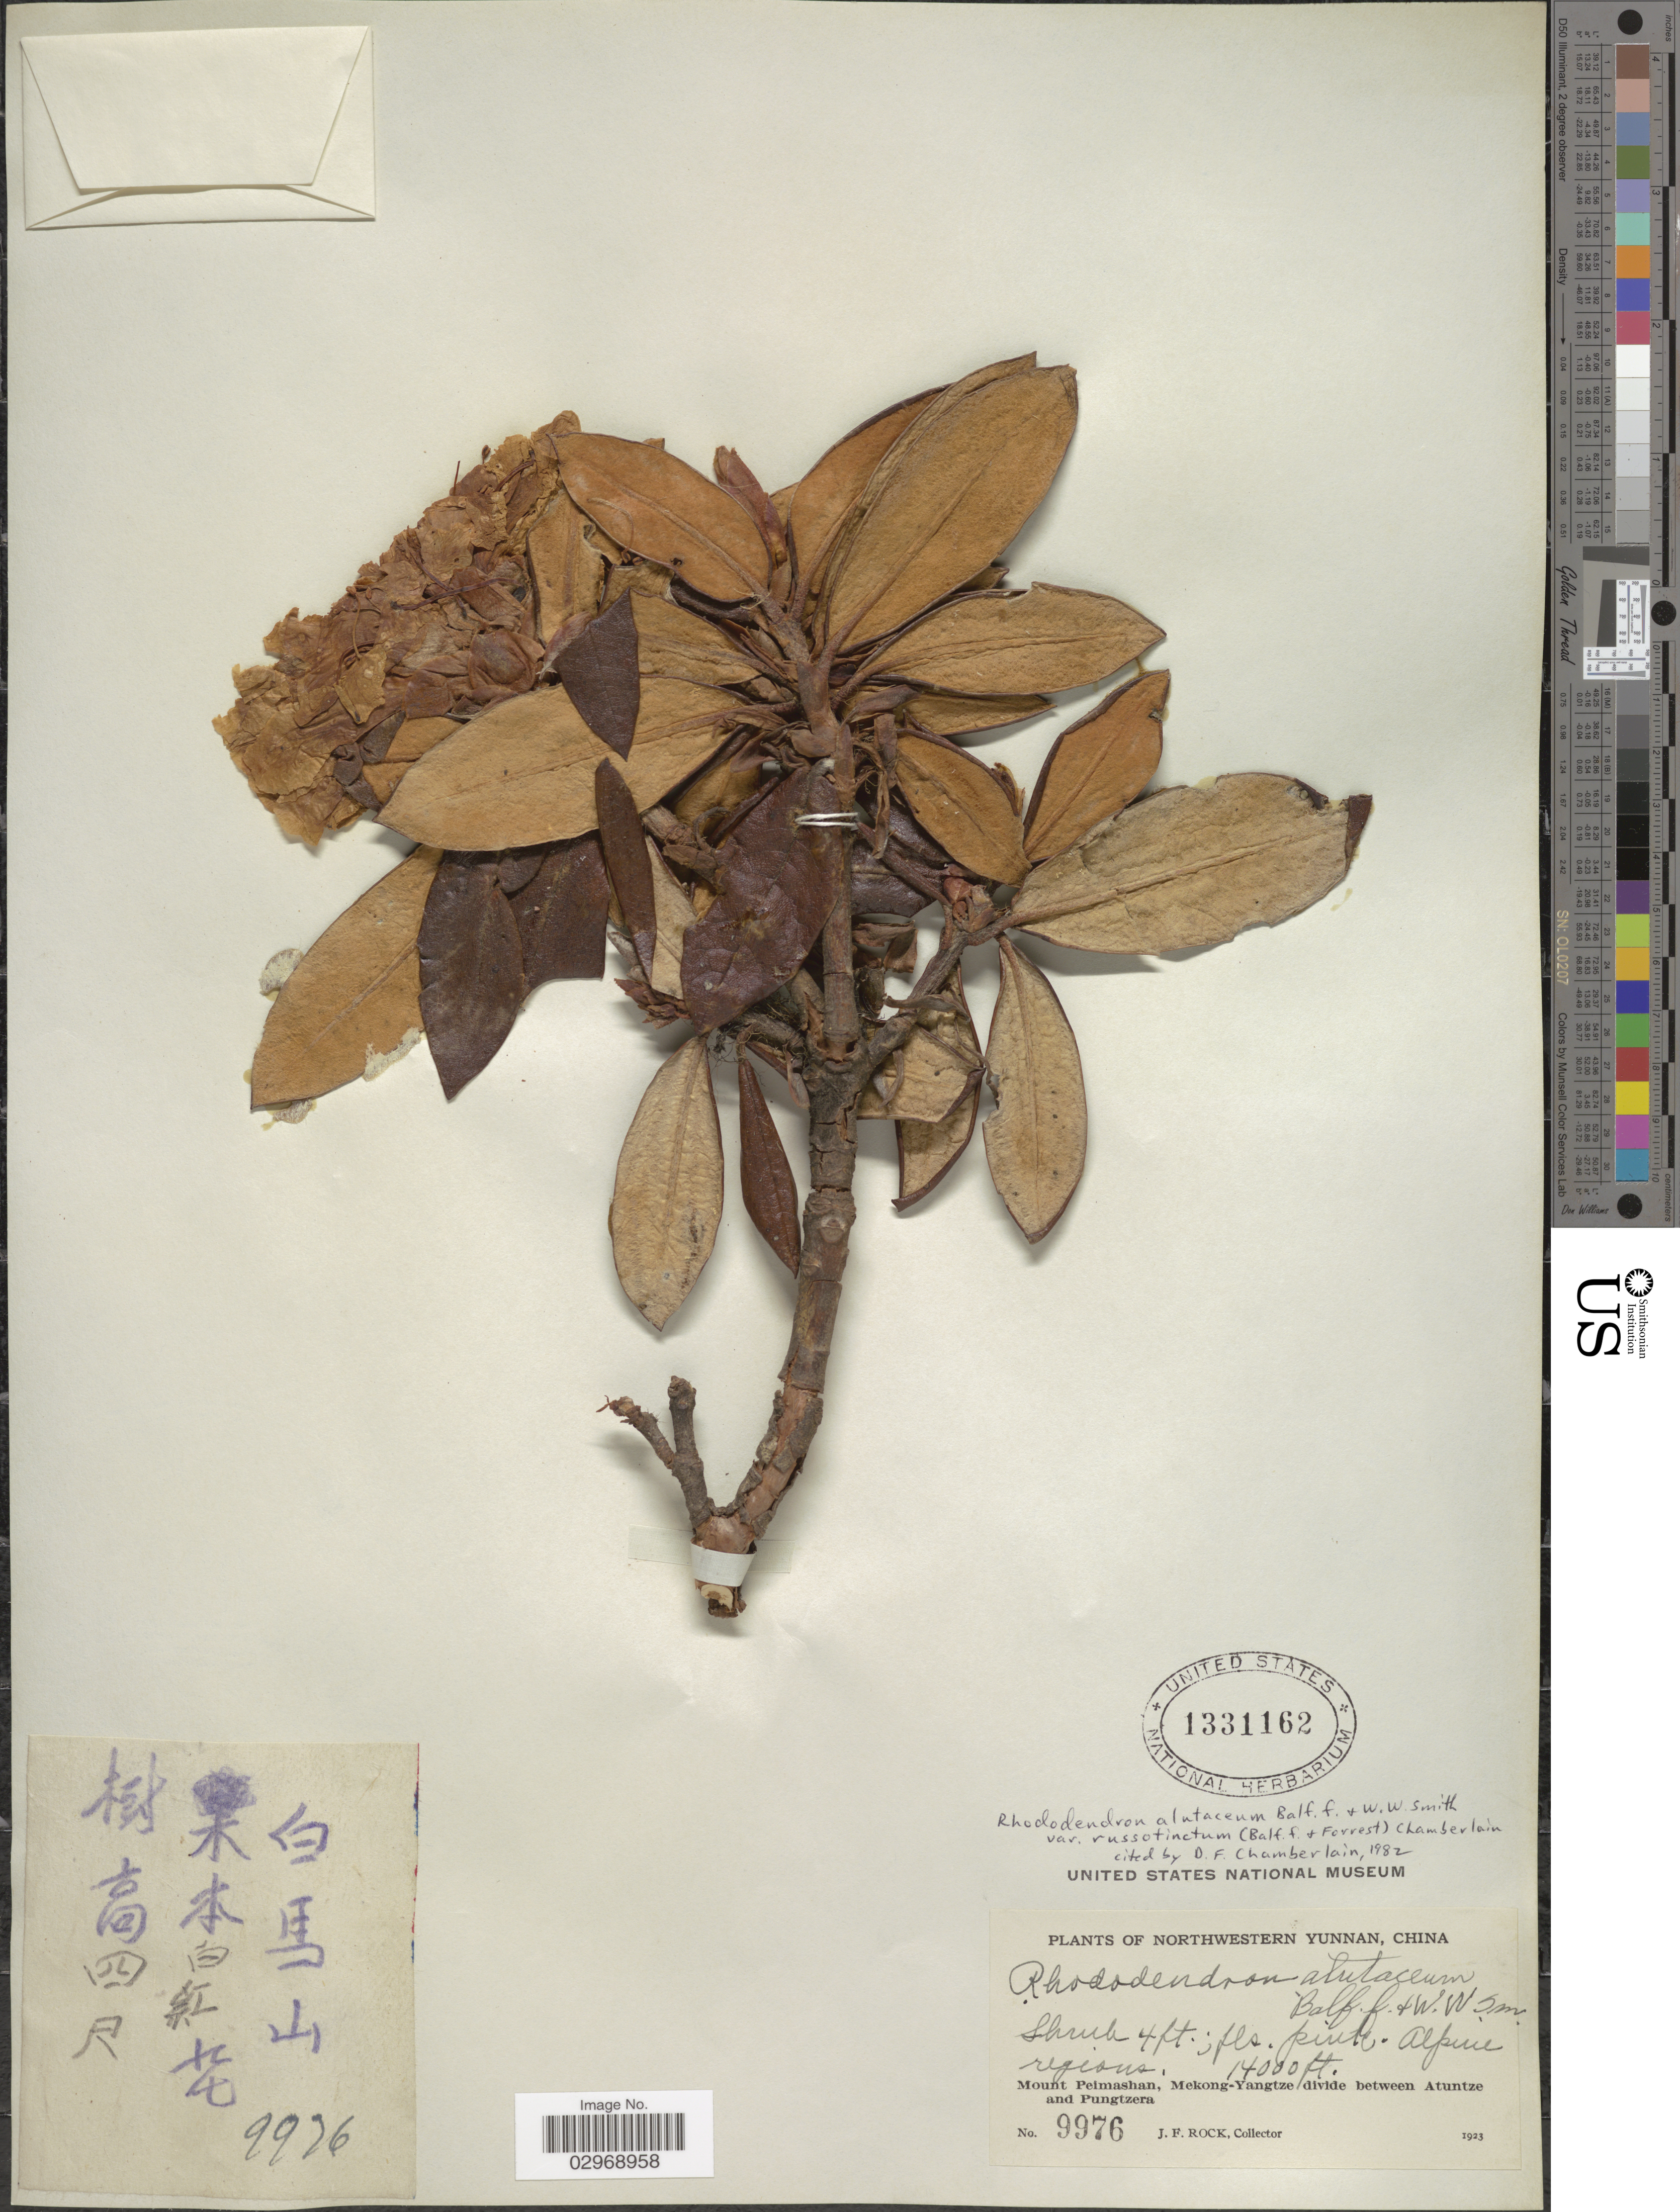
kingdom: Plantae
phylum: Tracheophyta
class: Magnoliopsida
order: Ericales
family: Ericaceae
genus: Rhododendron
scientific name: Rhododendron alutaceum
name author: Balf. f. & W.W. Sm.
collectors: J. Rock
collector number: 9976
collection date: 1923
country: China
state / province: Yunnan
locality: Northwestern Yunnan. Alpine regions. Mount Peimashan, Mekong-Yangtze divide between Atuntze and Pungtzera.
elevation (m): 4267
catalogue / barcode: US 1331162